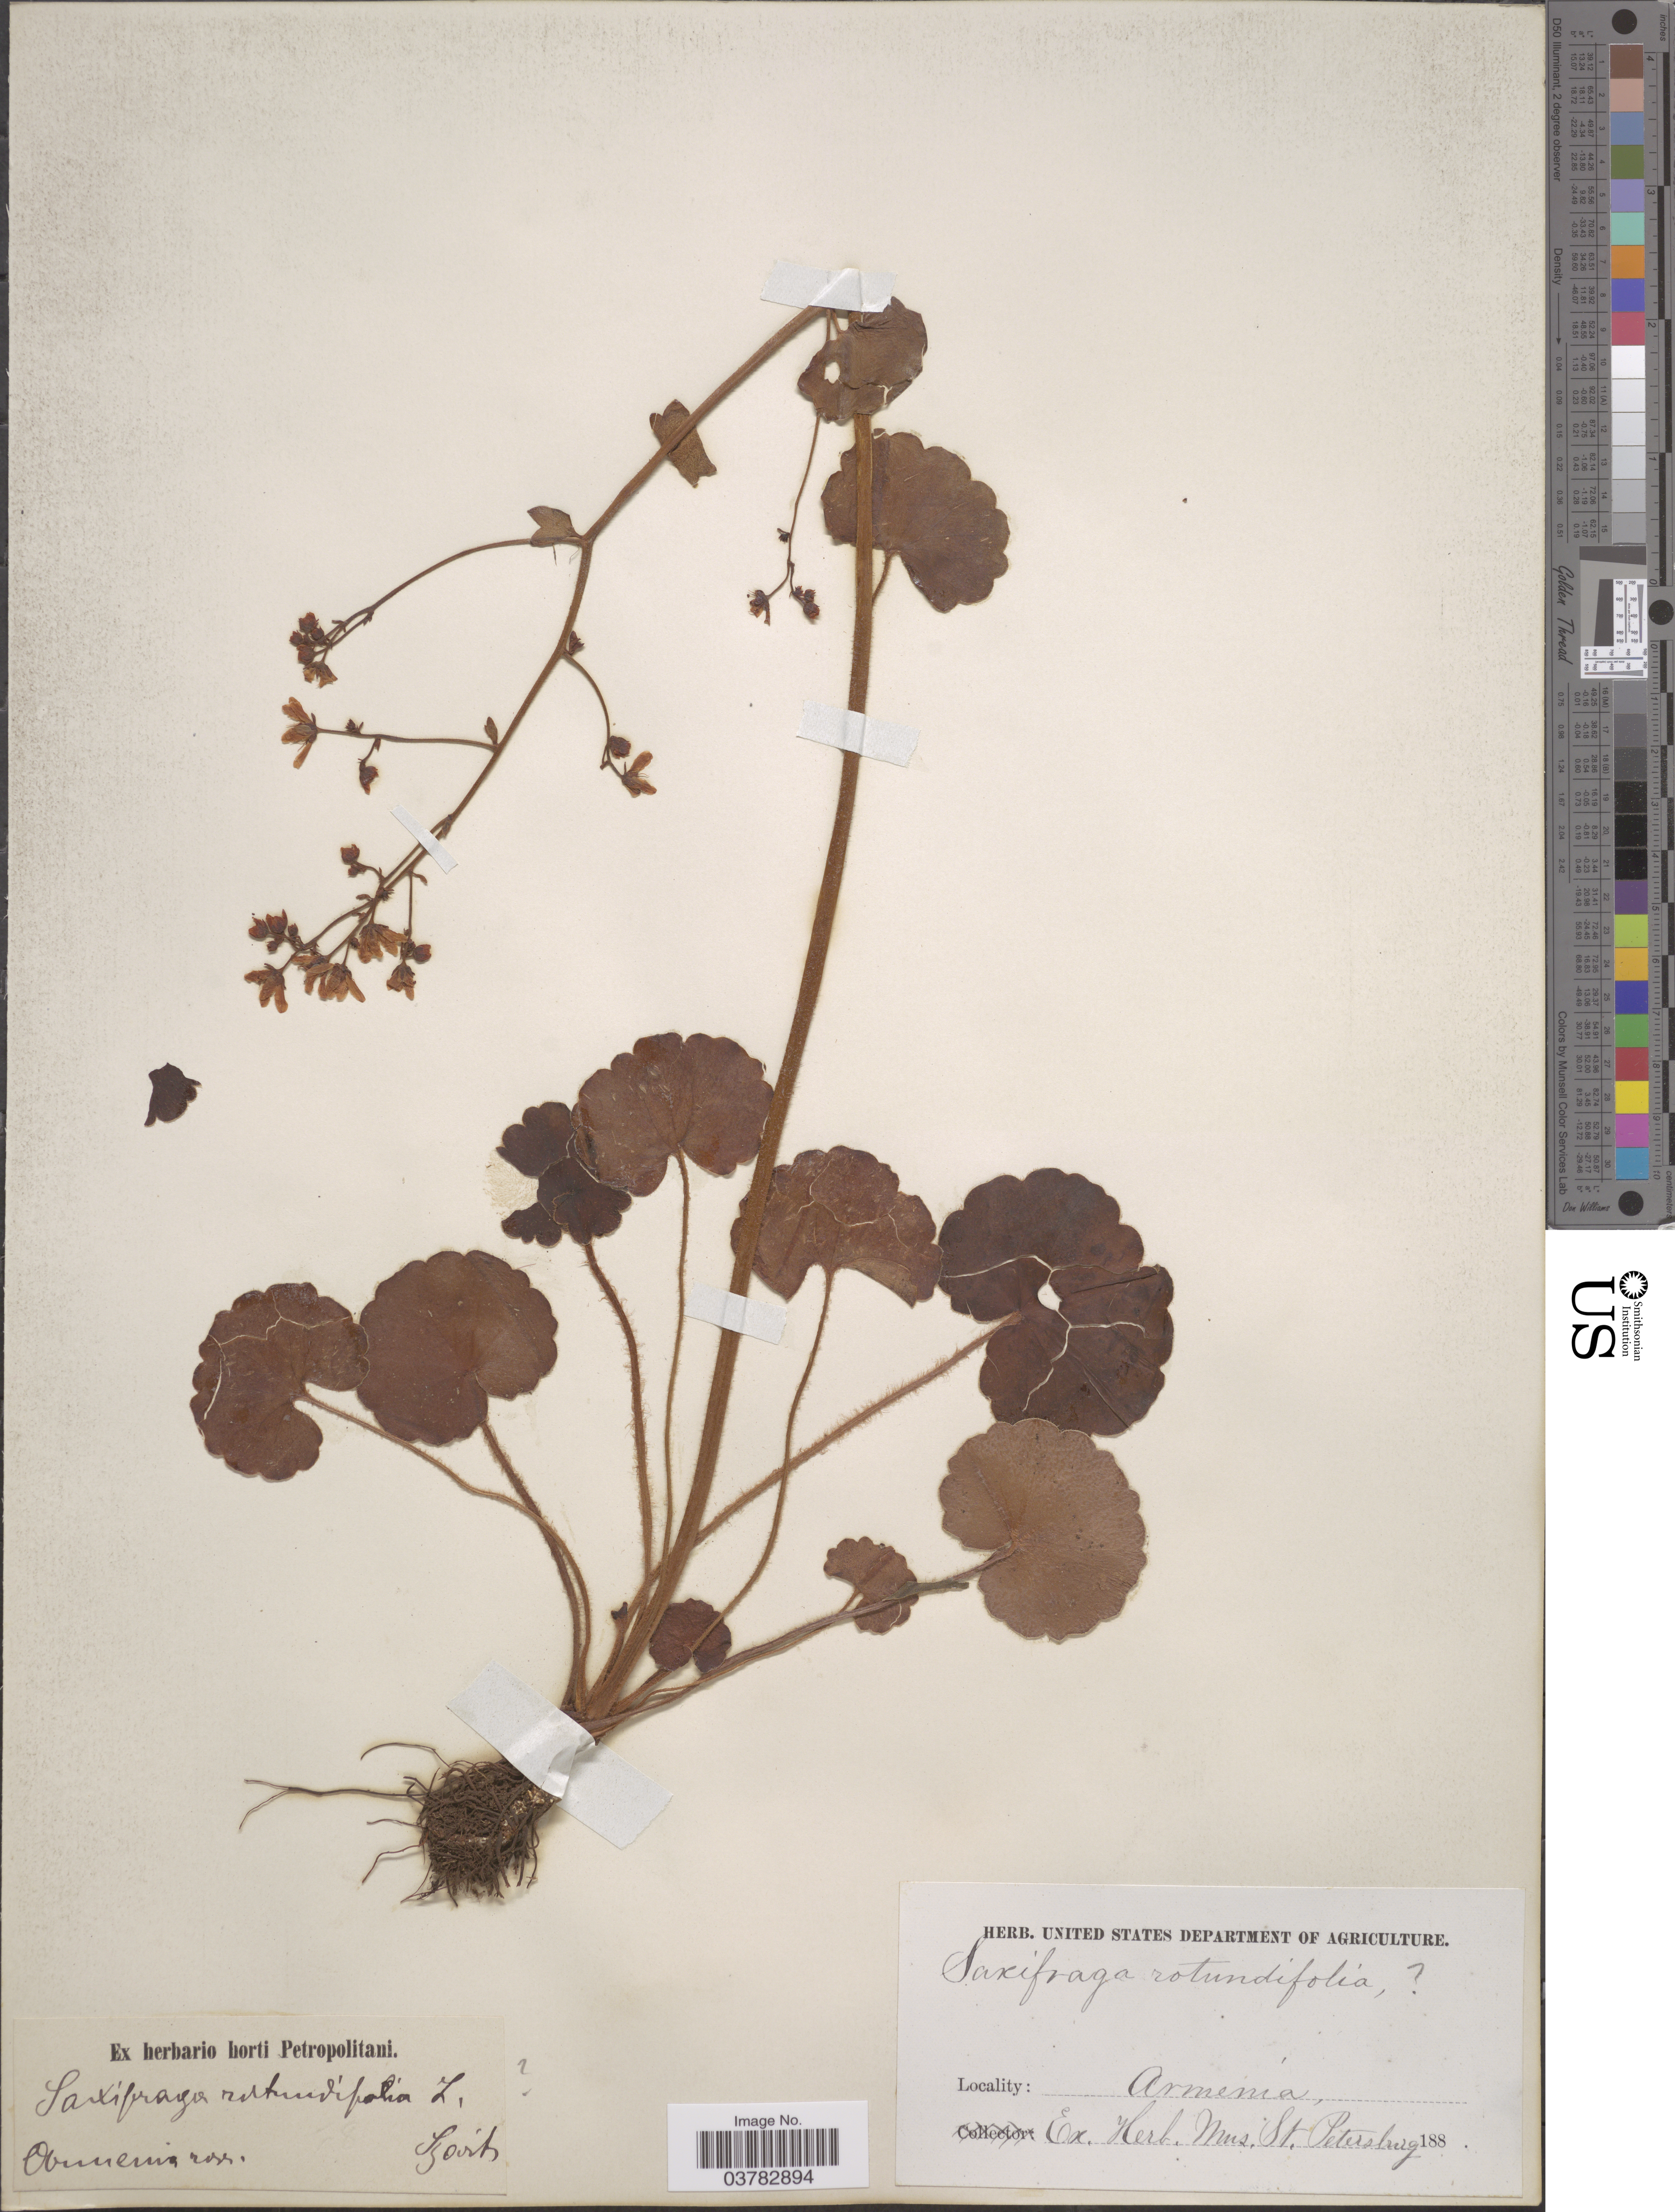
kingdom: Plantae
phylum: Tracheophyta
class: Magnoliopsida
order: Saxifragales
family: Saxifragaceae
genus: Saxifraga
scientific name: Saxifraga rotundifolia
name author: L.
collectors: Szovits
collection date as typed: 18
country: Armenia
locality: Armenia ross.